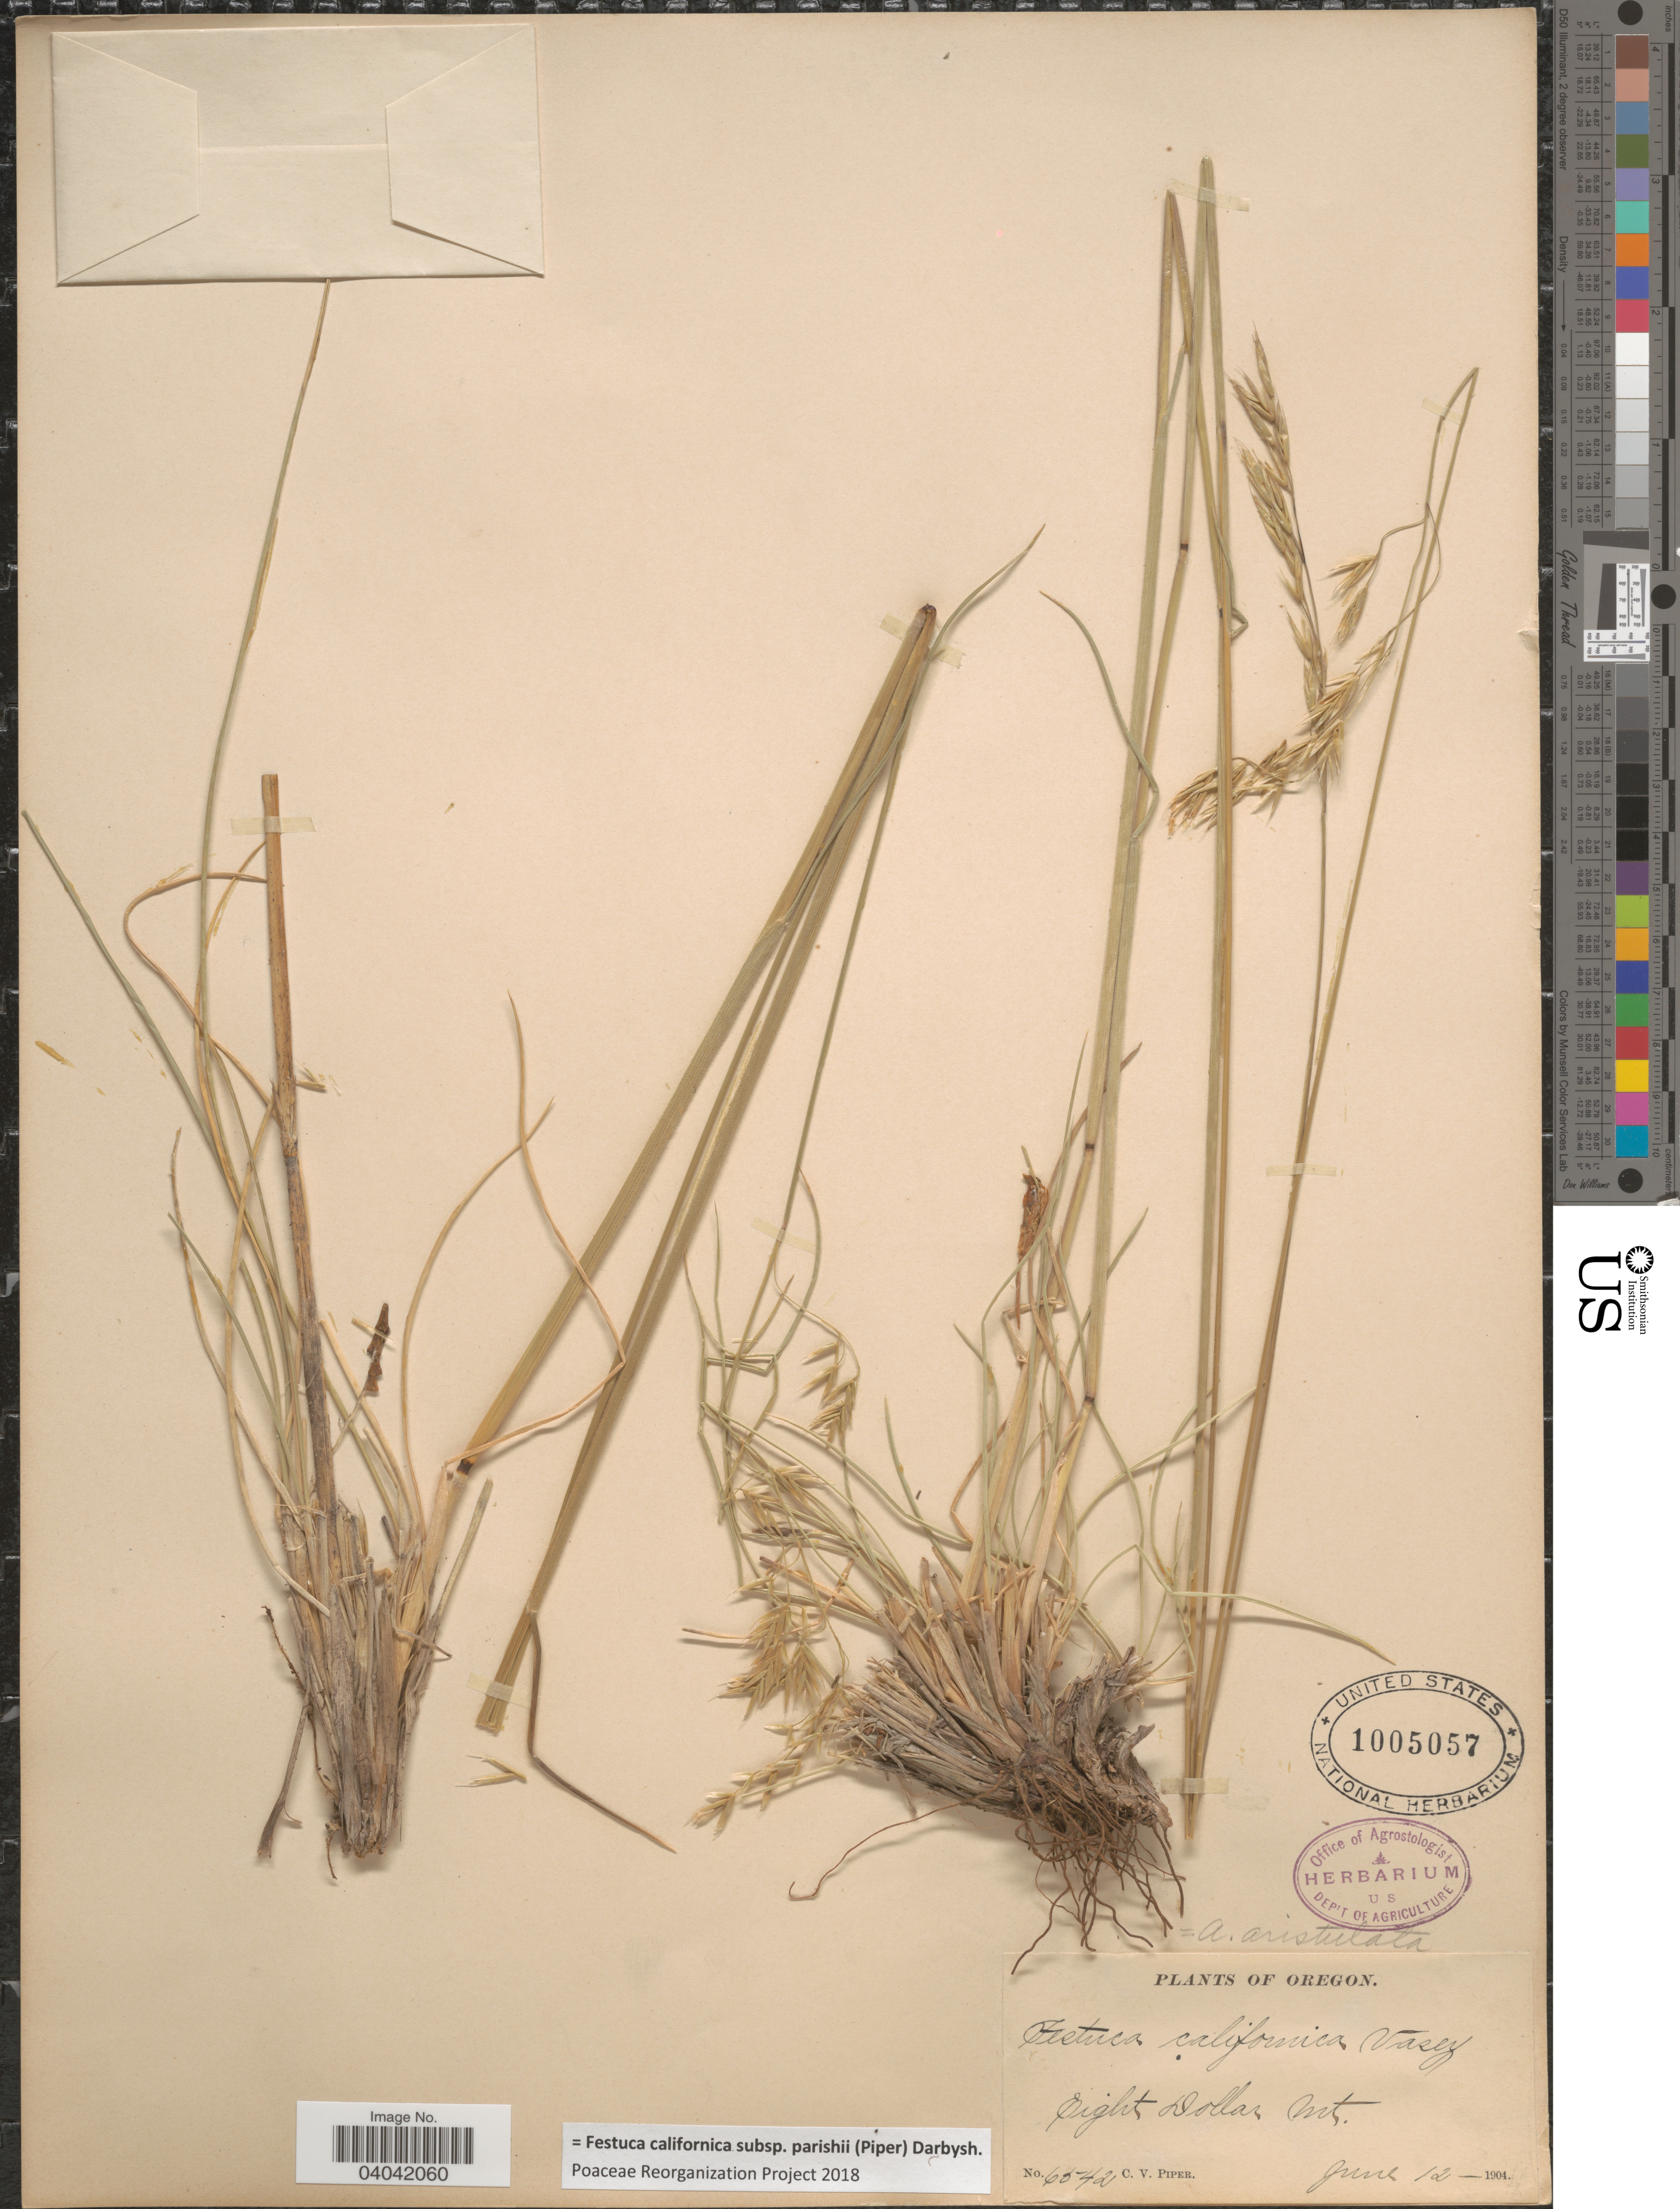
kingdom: Plantae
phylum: Tracheophyta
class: Liliopsida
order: Poales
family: Poaceae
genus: Festuca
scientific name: Festuca californica var. parishii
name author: (Piper) Hitchc.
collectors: C. V. Piper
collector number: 6542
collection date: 1904-06-12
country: United States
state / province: Oregon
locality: Eight Dollar Mt.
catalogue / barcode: US 1005057